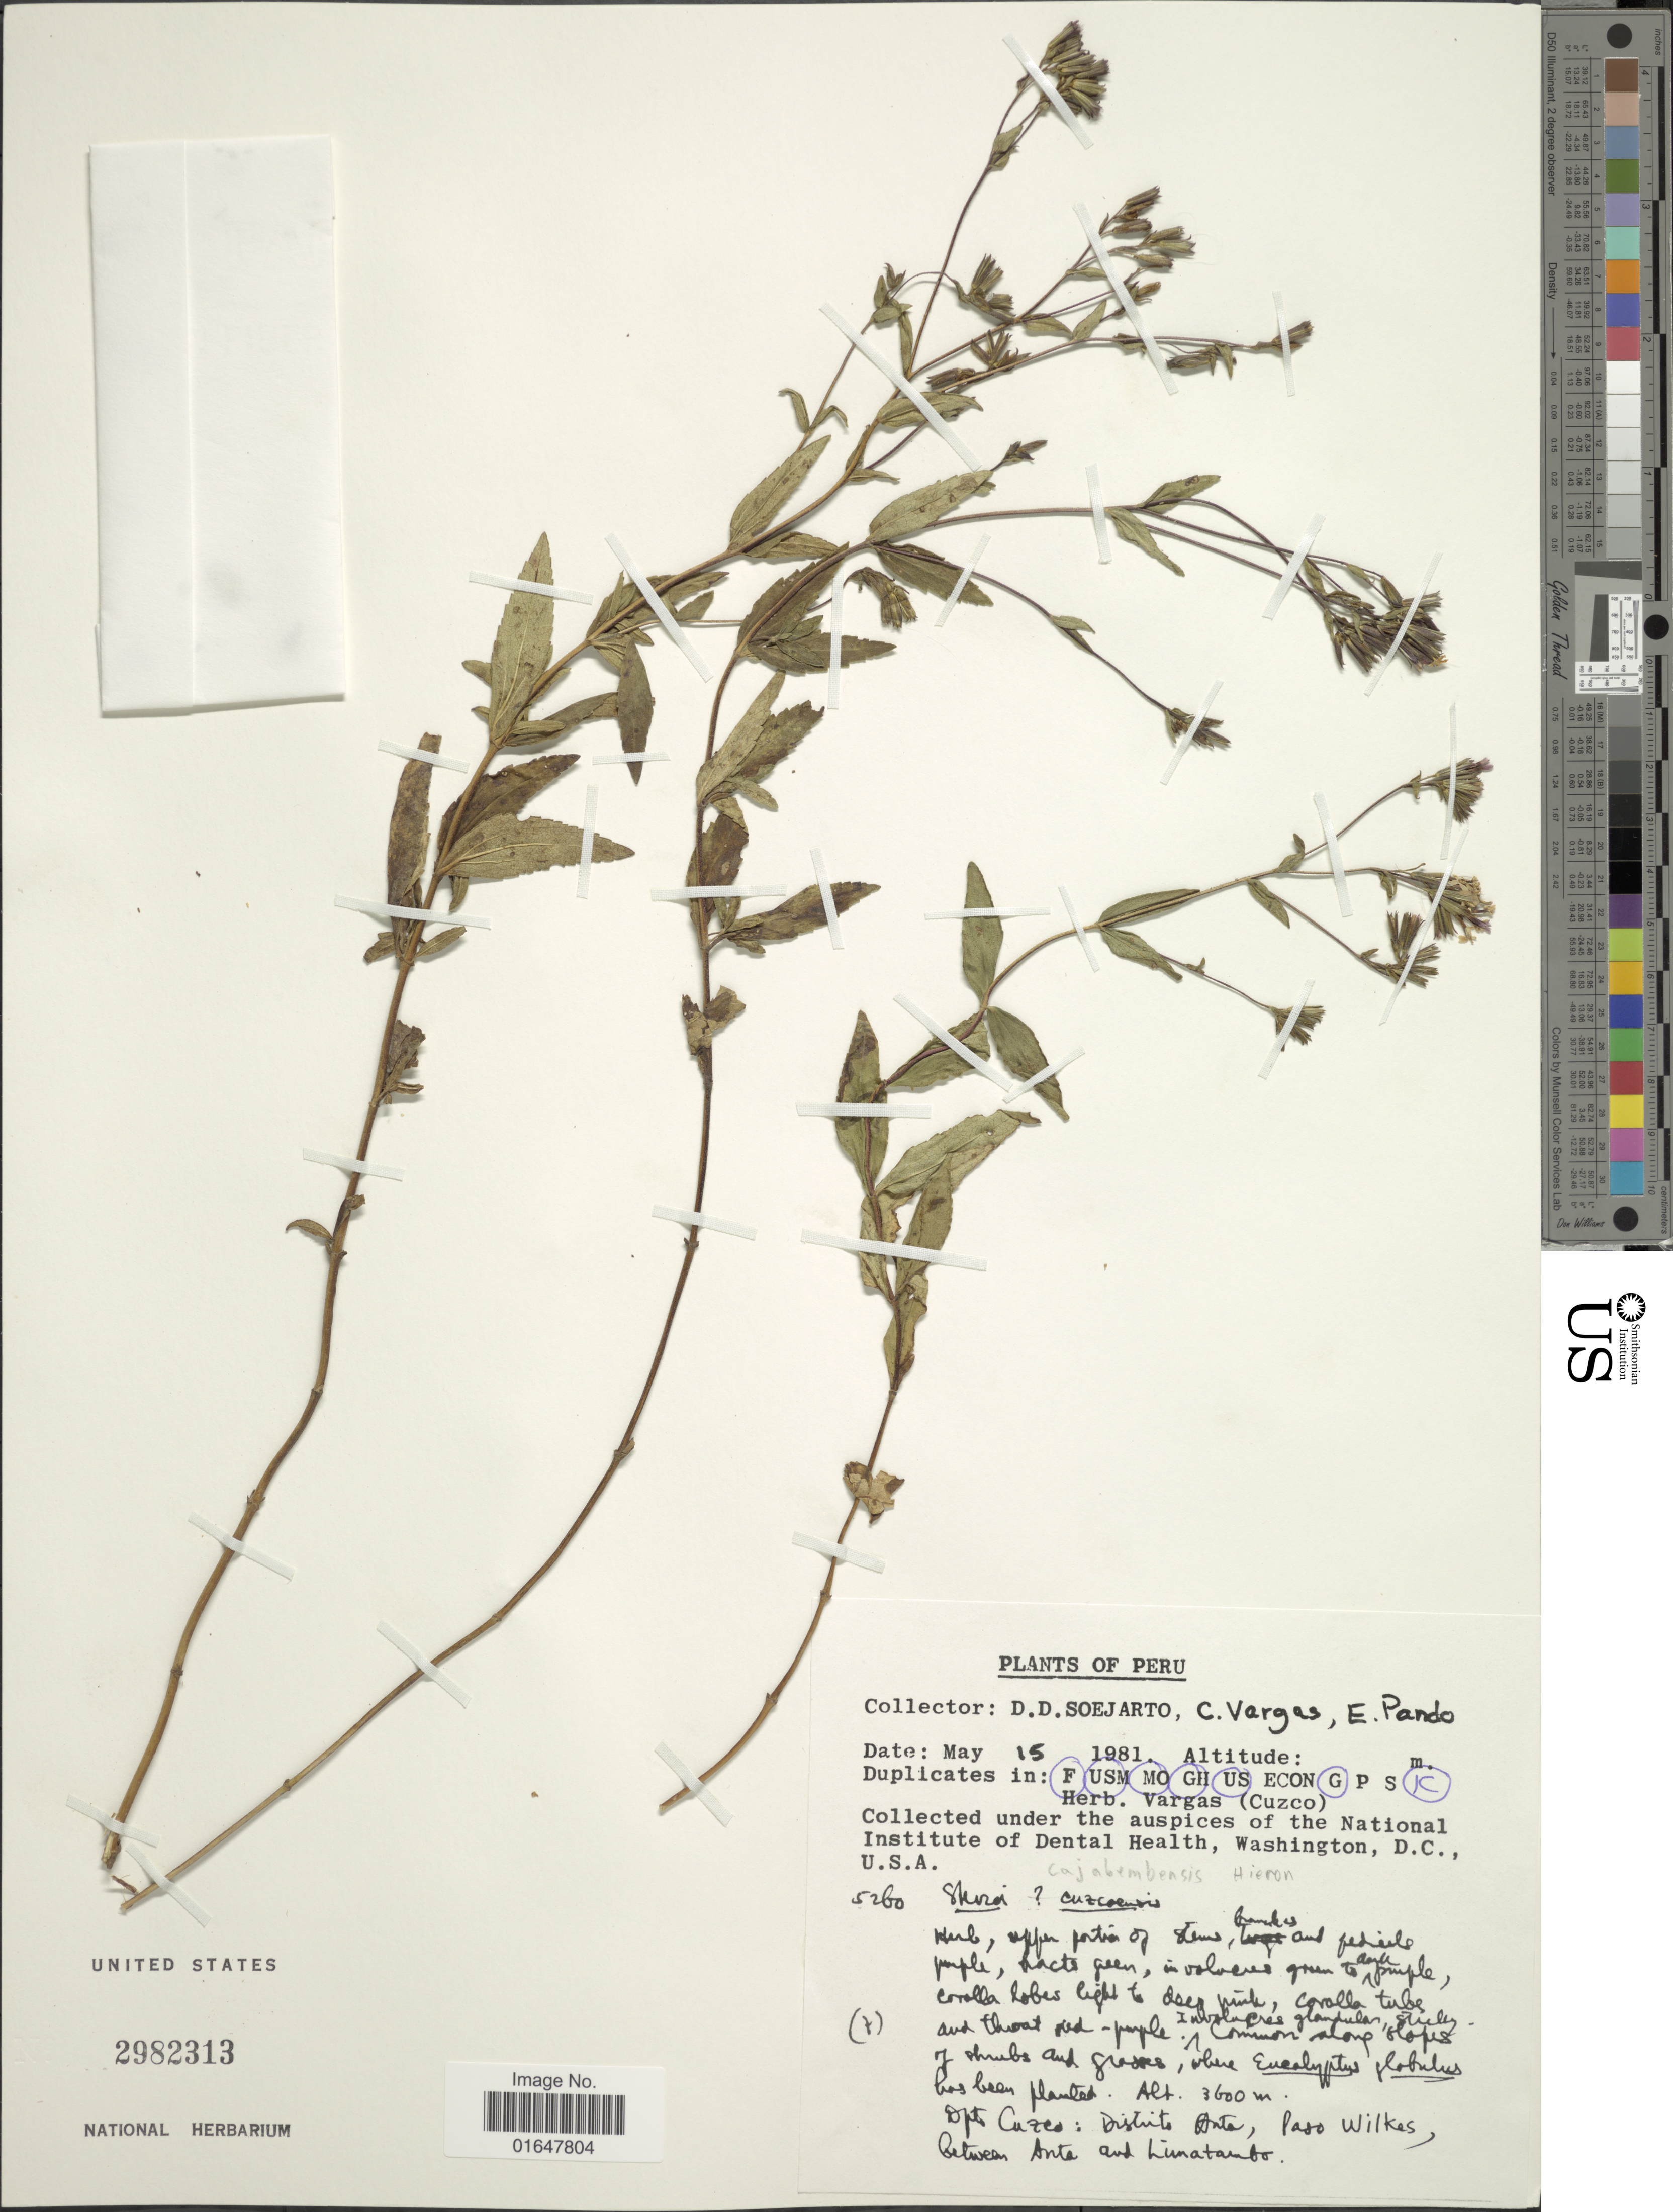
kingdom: Plantae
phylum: Tracheophyta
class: Magnoliopsida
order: Asterales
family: Asteraceae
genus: Stevia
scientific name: Stevia cajabambensis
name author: Hieron. in Urb.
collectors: C. Vargas & E. Pando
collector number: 5260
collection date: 1981-05-15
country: Peru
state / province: Cusco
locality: Distrito Anta, Paso Wilkes, between Anta and Limatambo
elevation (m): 3600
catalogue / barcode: US 2982313